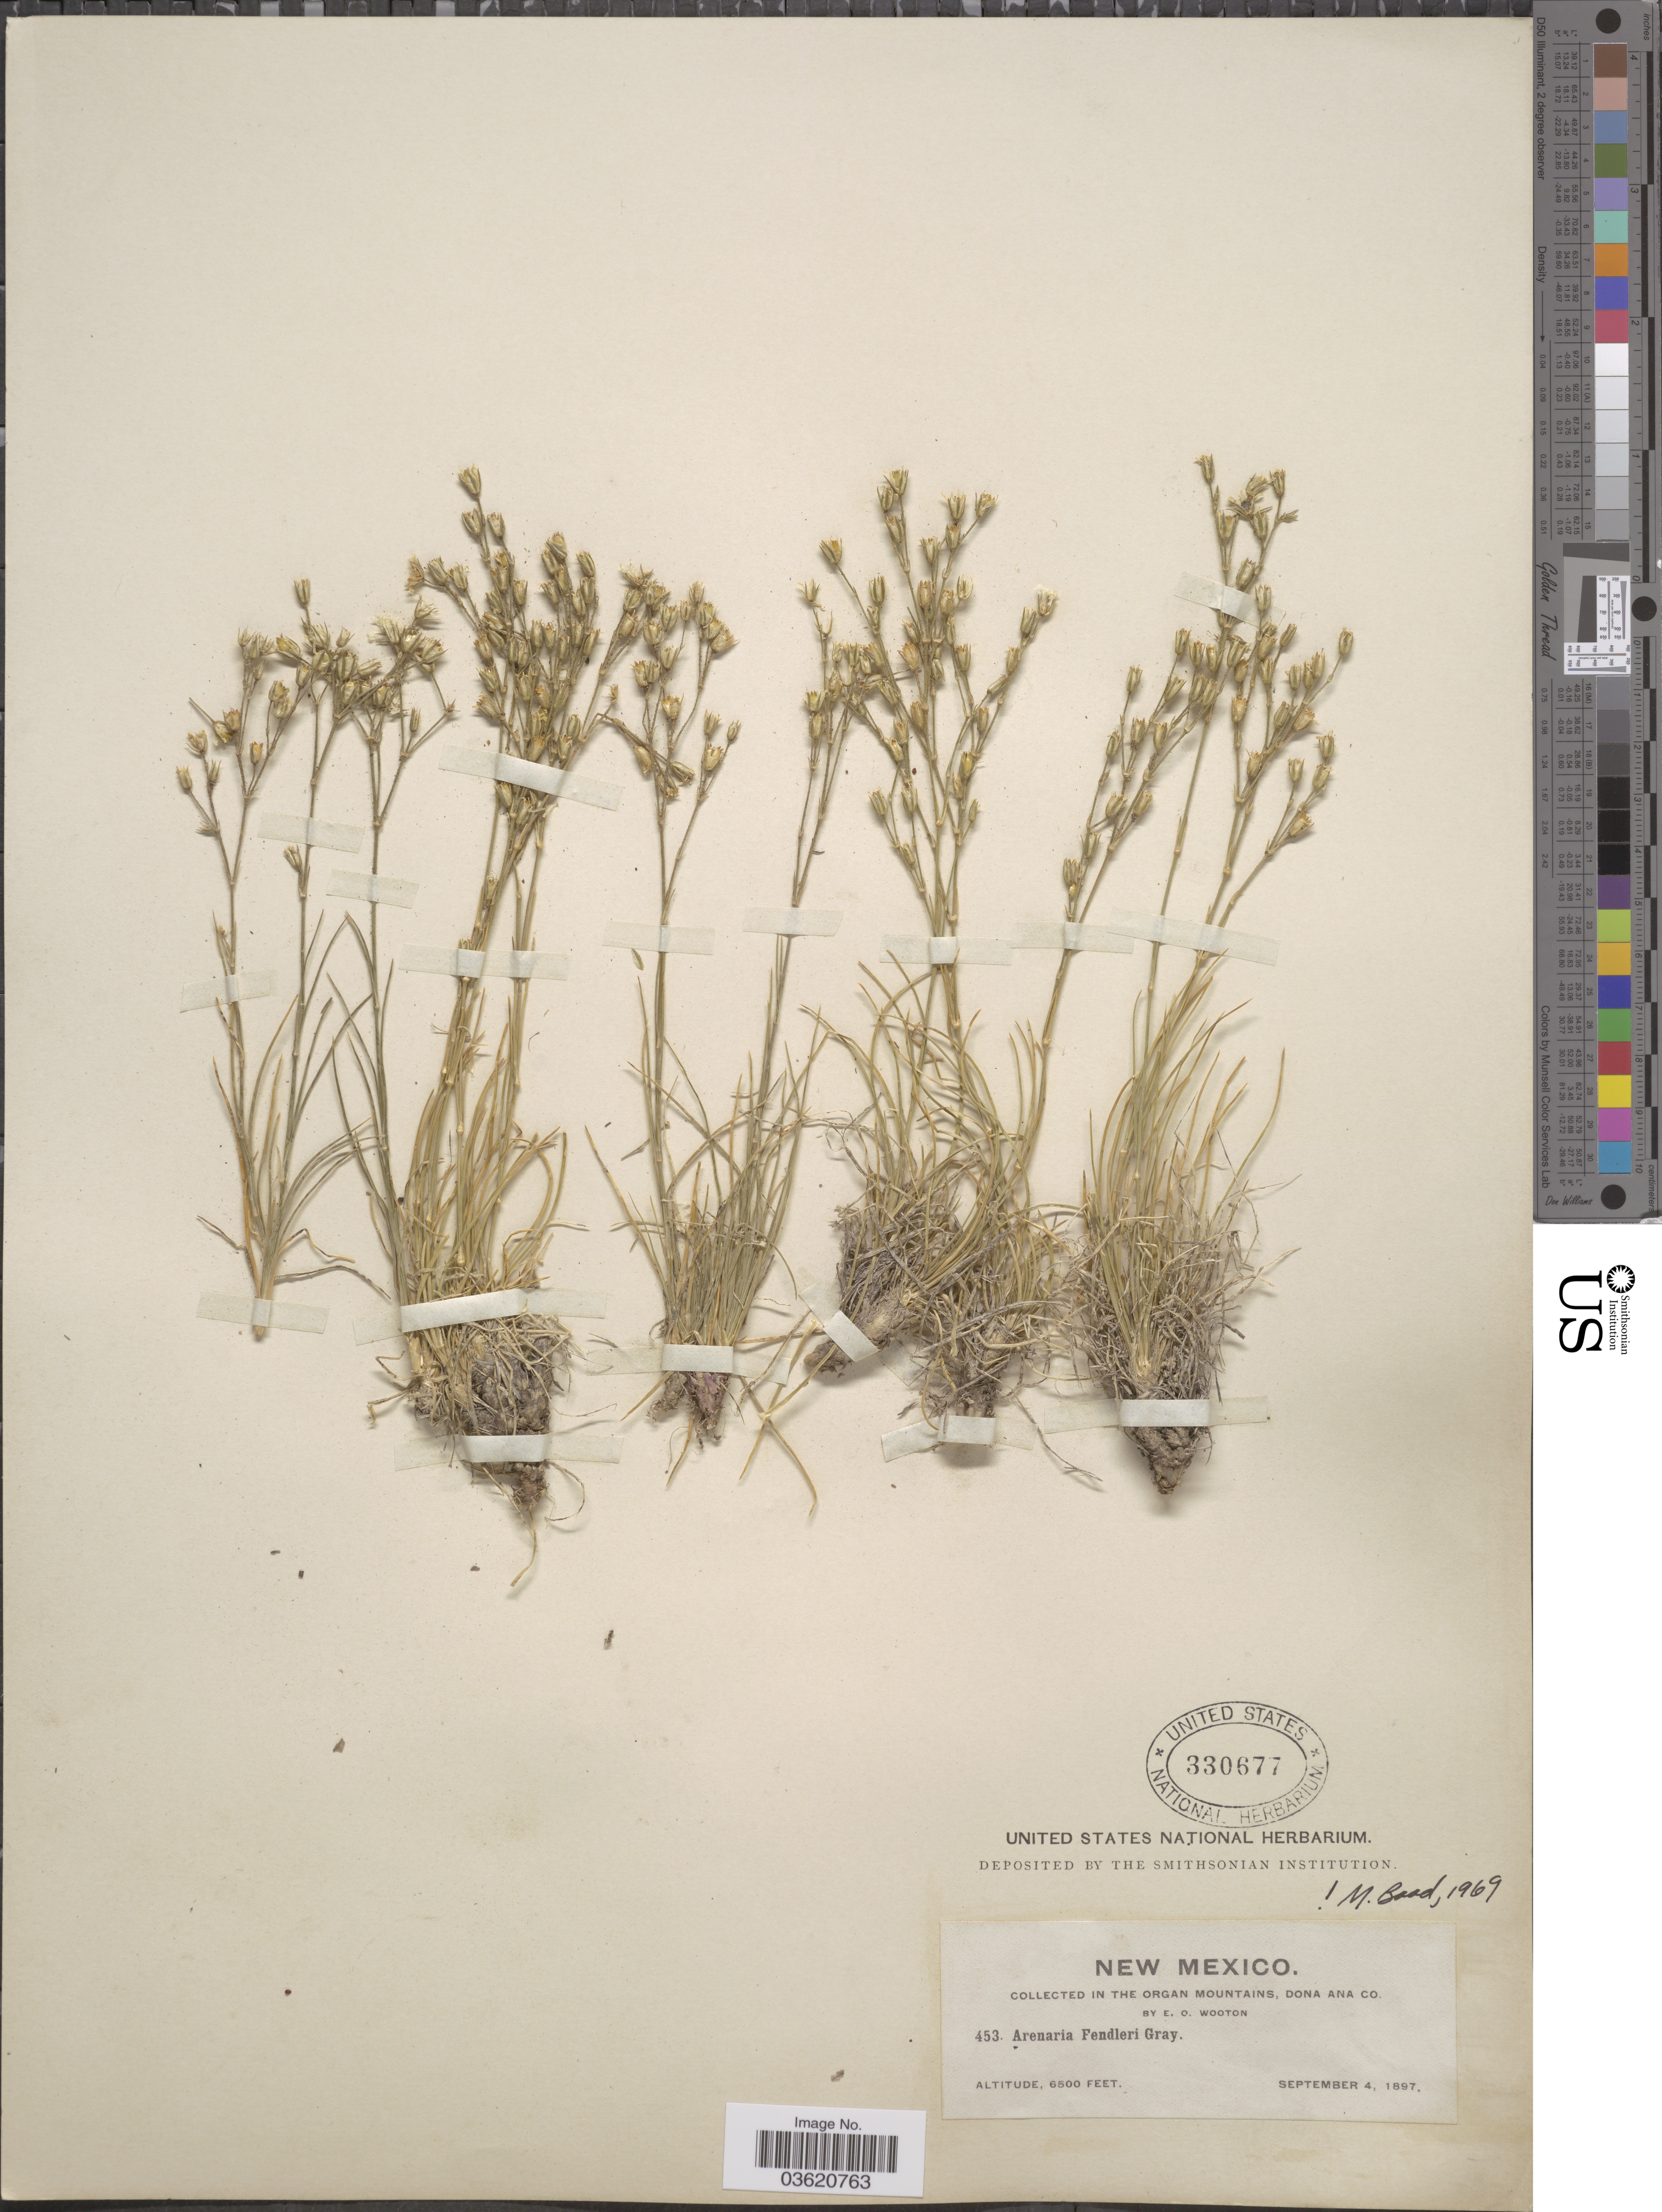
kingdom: Plantae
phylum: Tracheophyta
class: Magnoliopsida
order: Caryophyllales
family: Caryophyllaceae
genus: Eremogone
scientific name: Eremogone fendleri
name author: (A. Gray) Ikonn.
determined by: U.S. National Herbarium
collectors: E. O. Wooton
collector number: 453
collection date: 1897-09-04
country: United States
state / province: New Mexico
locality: In the Organ Mountains, Dona Ana Co.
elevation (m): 1981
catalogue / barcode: US 330677